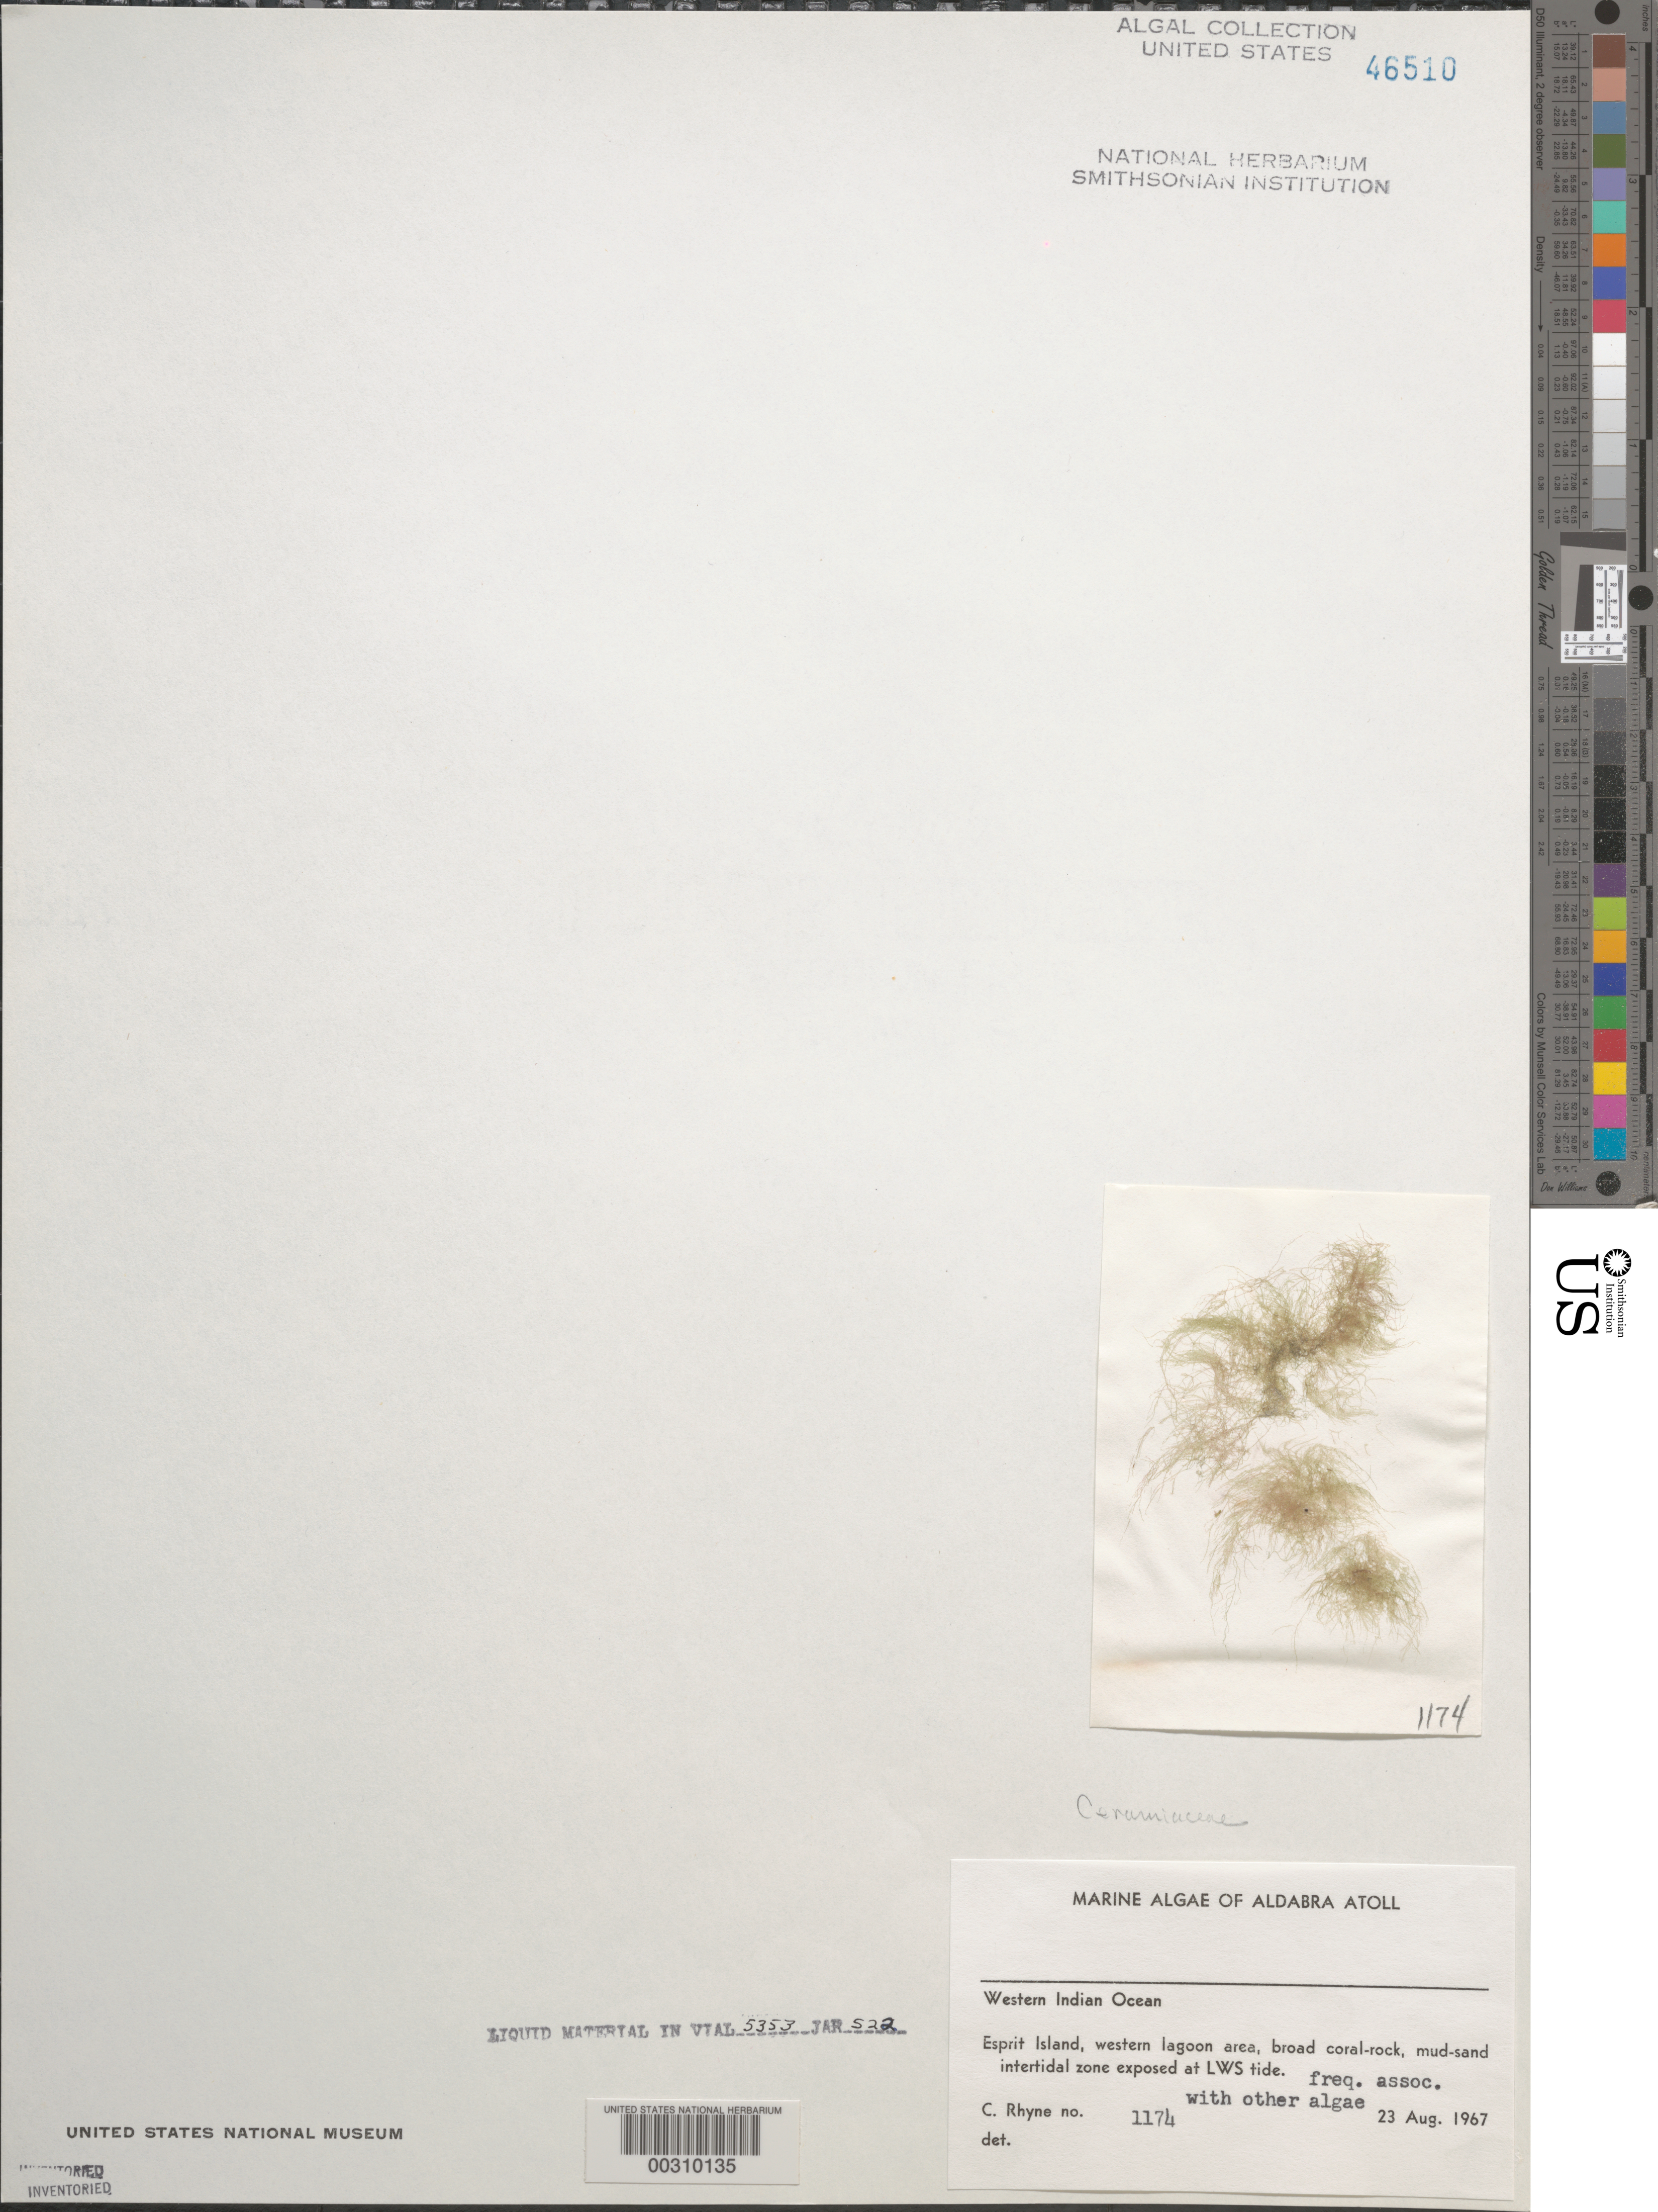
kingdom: Plantae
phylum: Rhodophyta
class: Florideophyceae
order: Ceramiales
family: Ceramiaceae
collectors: C. Rhyne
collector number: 1174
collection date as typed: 23 Aug 1967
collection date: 1967-08-23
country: Seychelles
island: Aldabra Atoll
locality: Ile Esprit, Western lagoon area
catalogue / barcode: US 46510